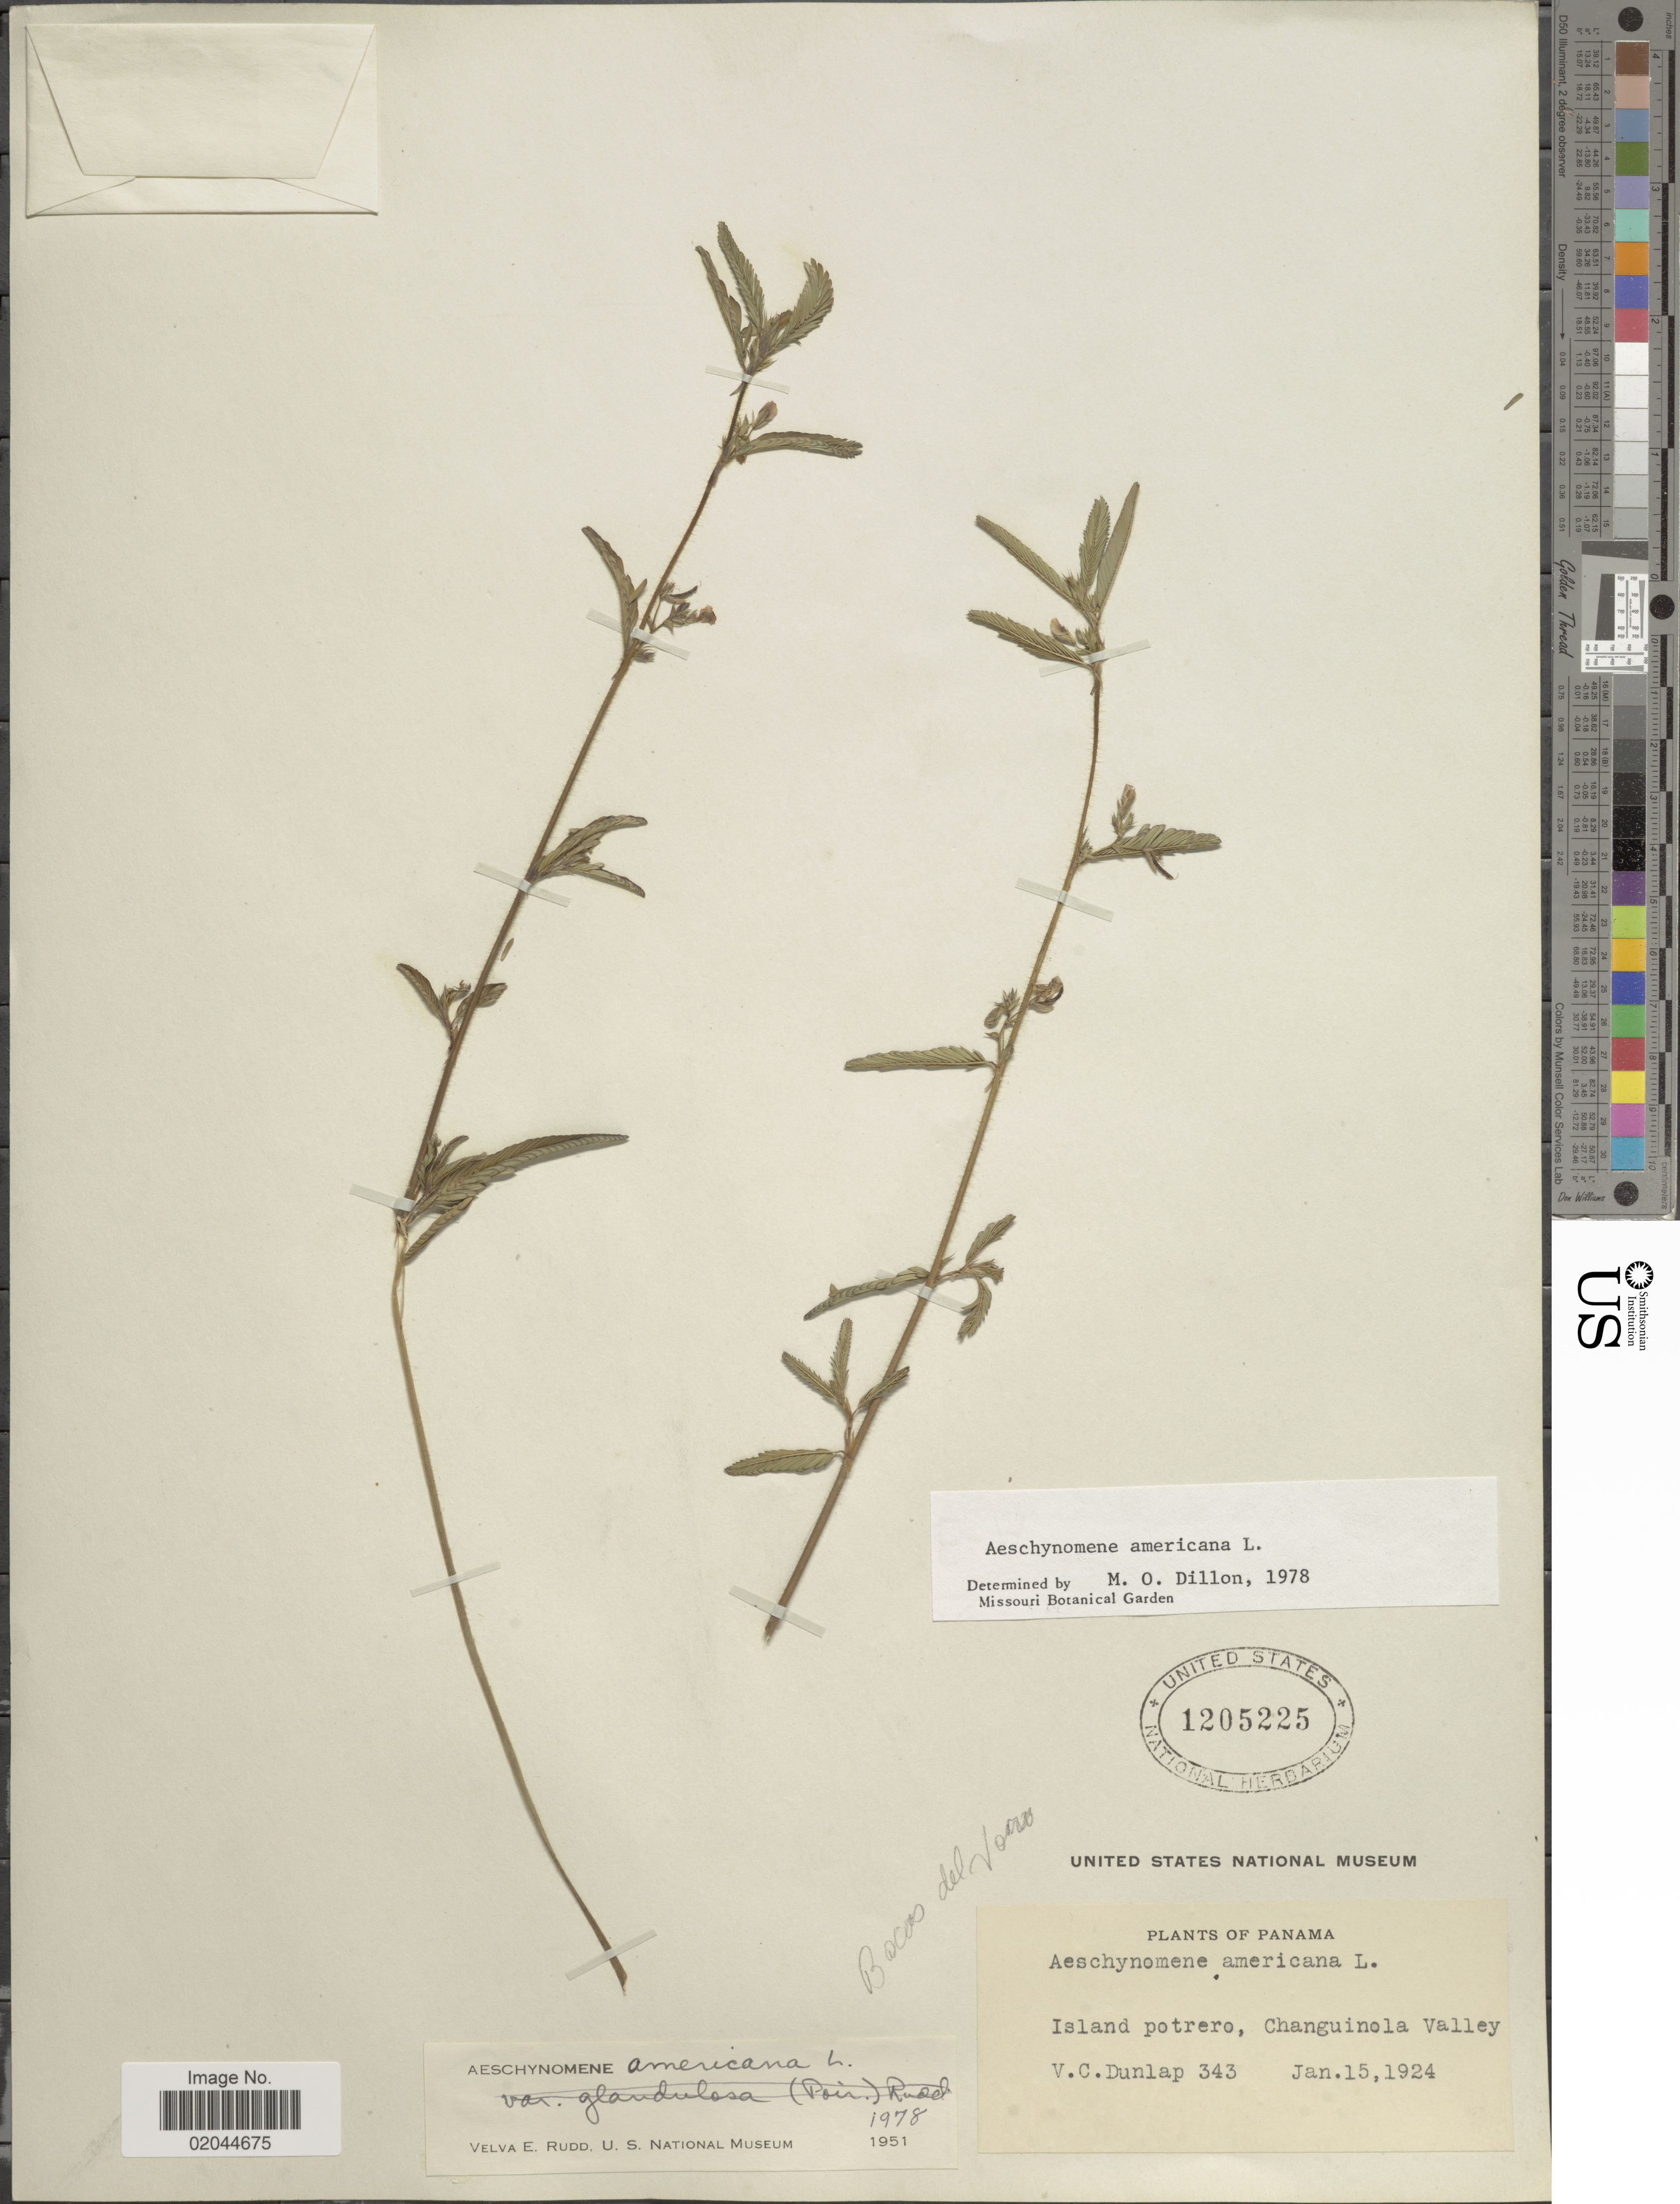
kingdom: Plantae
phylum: Tracheophyta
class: Magnoliopsida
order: Fabales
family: Fabaceae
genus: Aeschynomene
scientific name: Aeschynomene americana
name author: L.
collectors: V. C. Dunlap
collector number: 343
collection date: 1924-01-15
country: Panama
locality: Island potrero, Changuinola Valley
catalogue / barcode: US 1205225